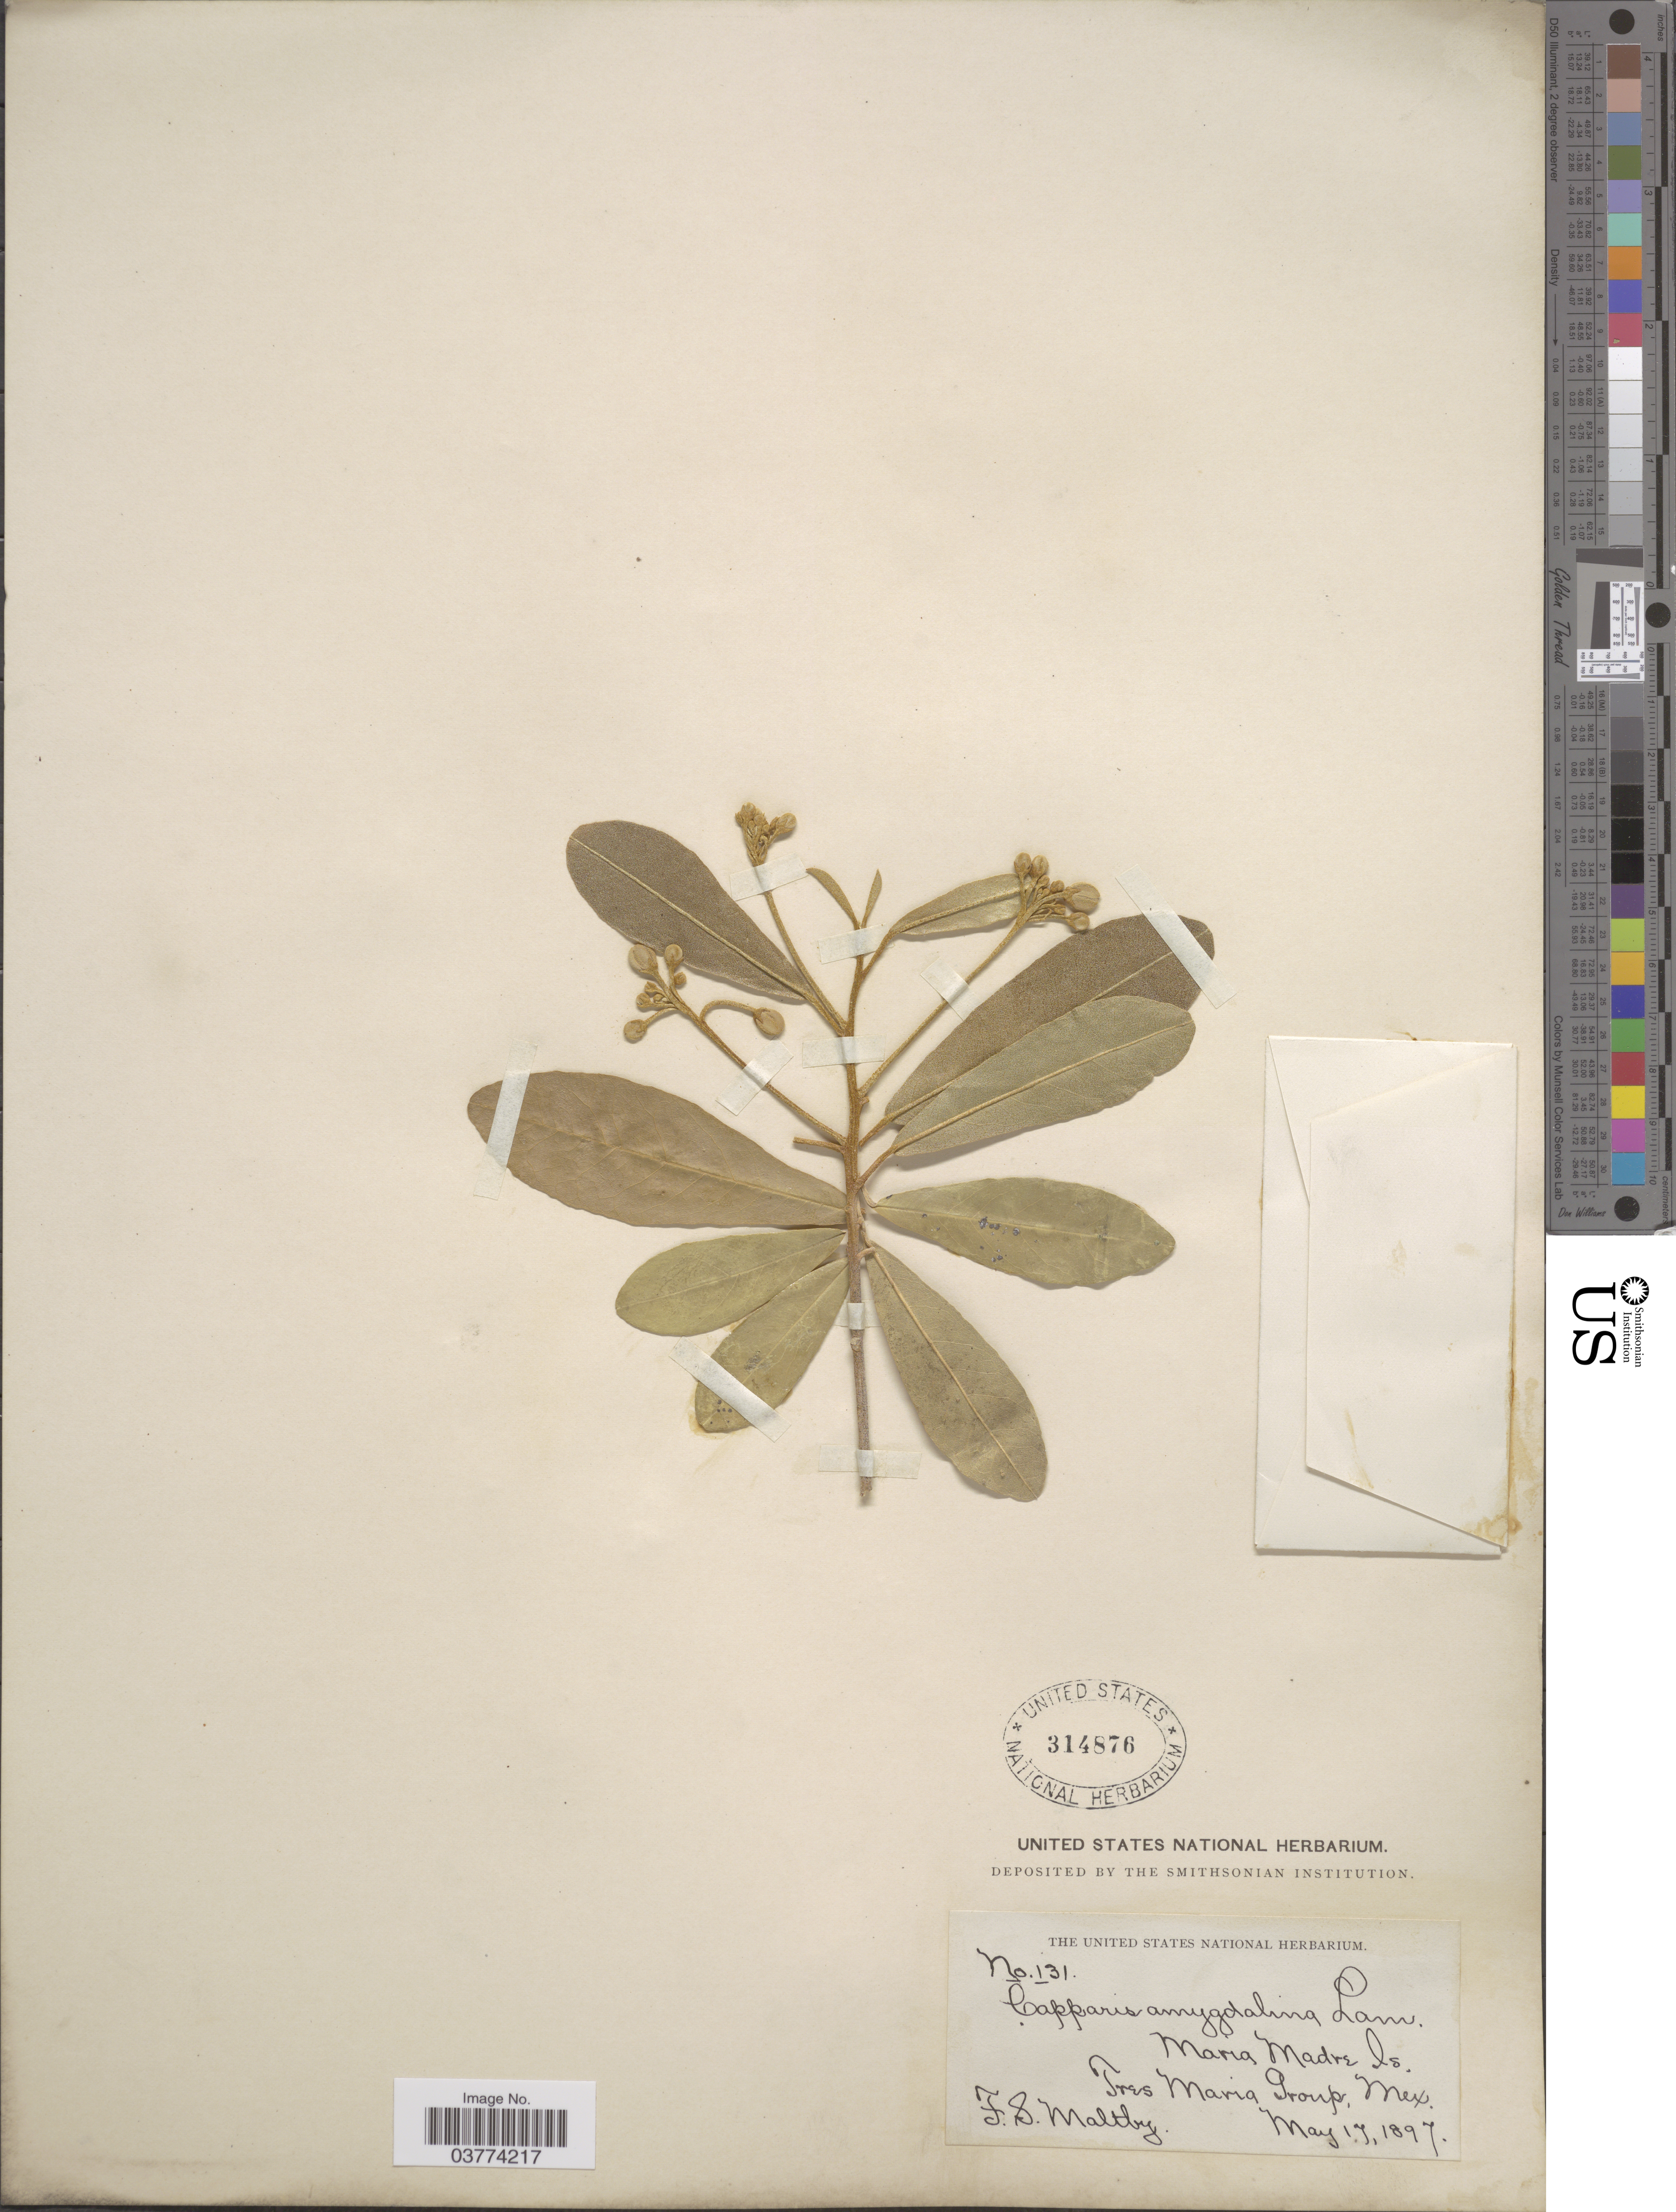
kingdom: Plantae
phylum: Tracheophyta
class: Magnoliopsida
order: Brassicales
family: Capparaceae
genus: Quadrella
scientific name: Quadrella indica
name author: (L.) Iltis & Cornejo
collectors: F. S. Maltby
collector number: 131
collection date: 1897-05-17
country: Mexico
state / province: Nayarit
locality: Maria Madre Is. Tres Maria Group.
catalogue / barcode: US 314876